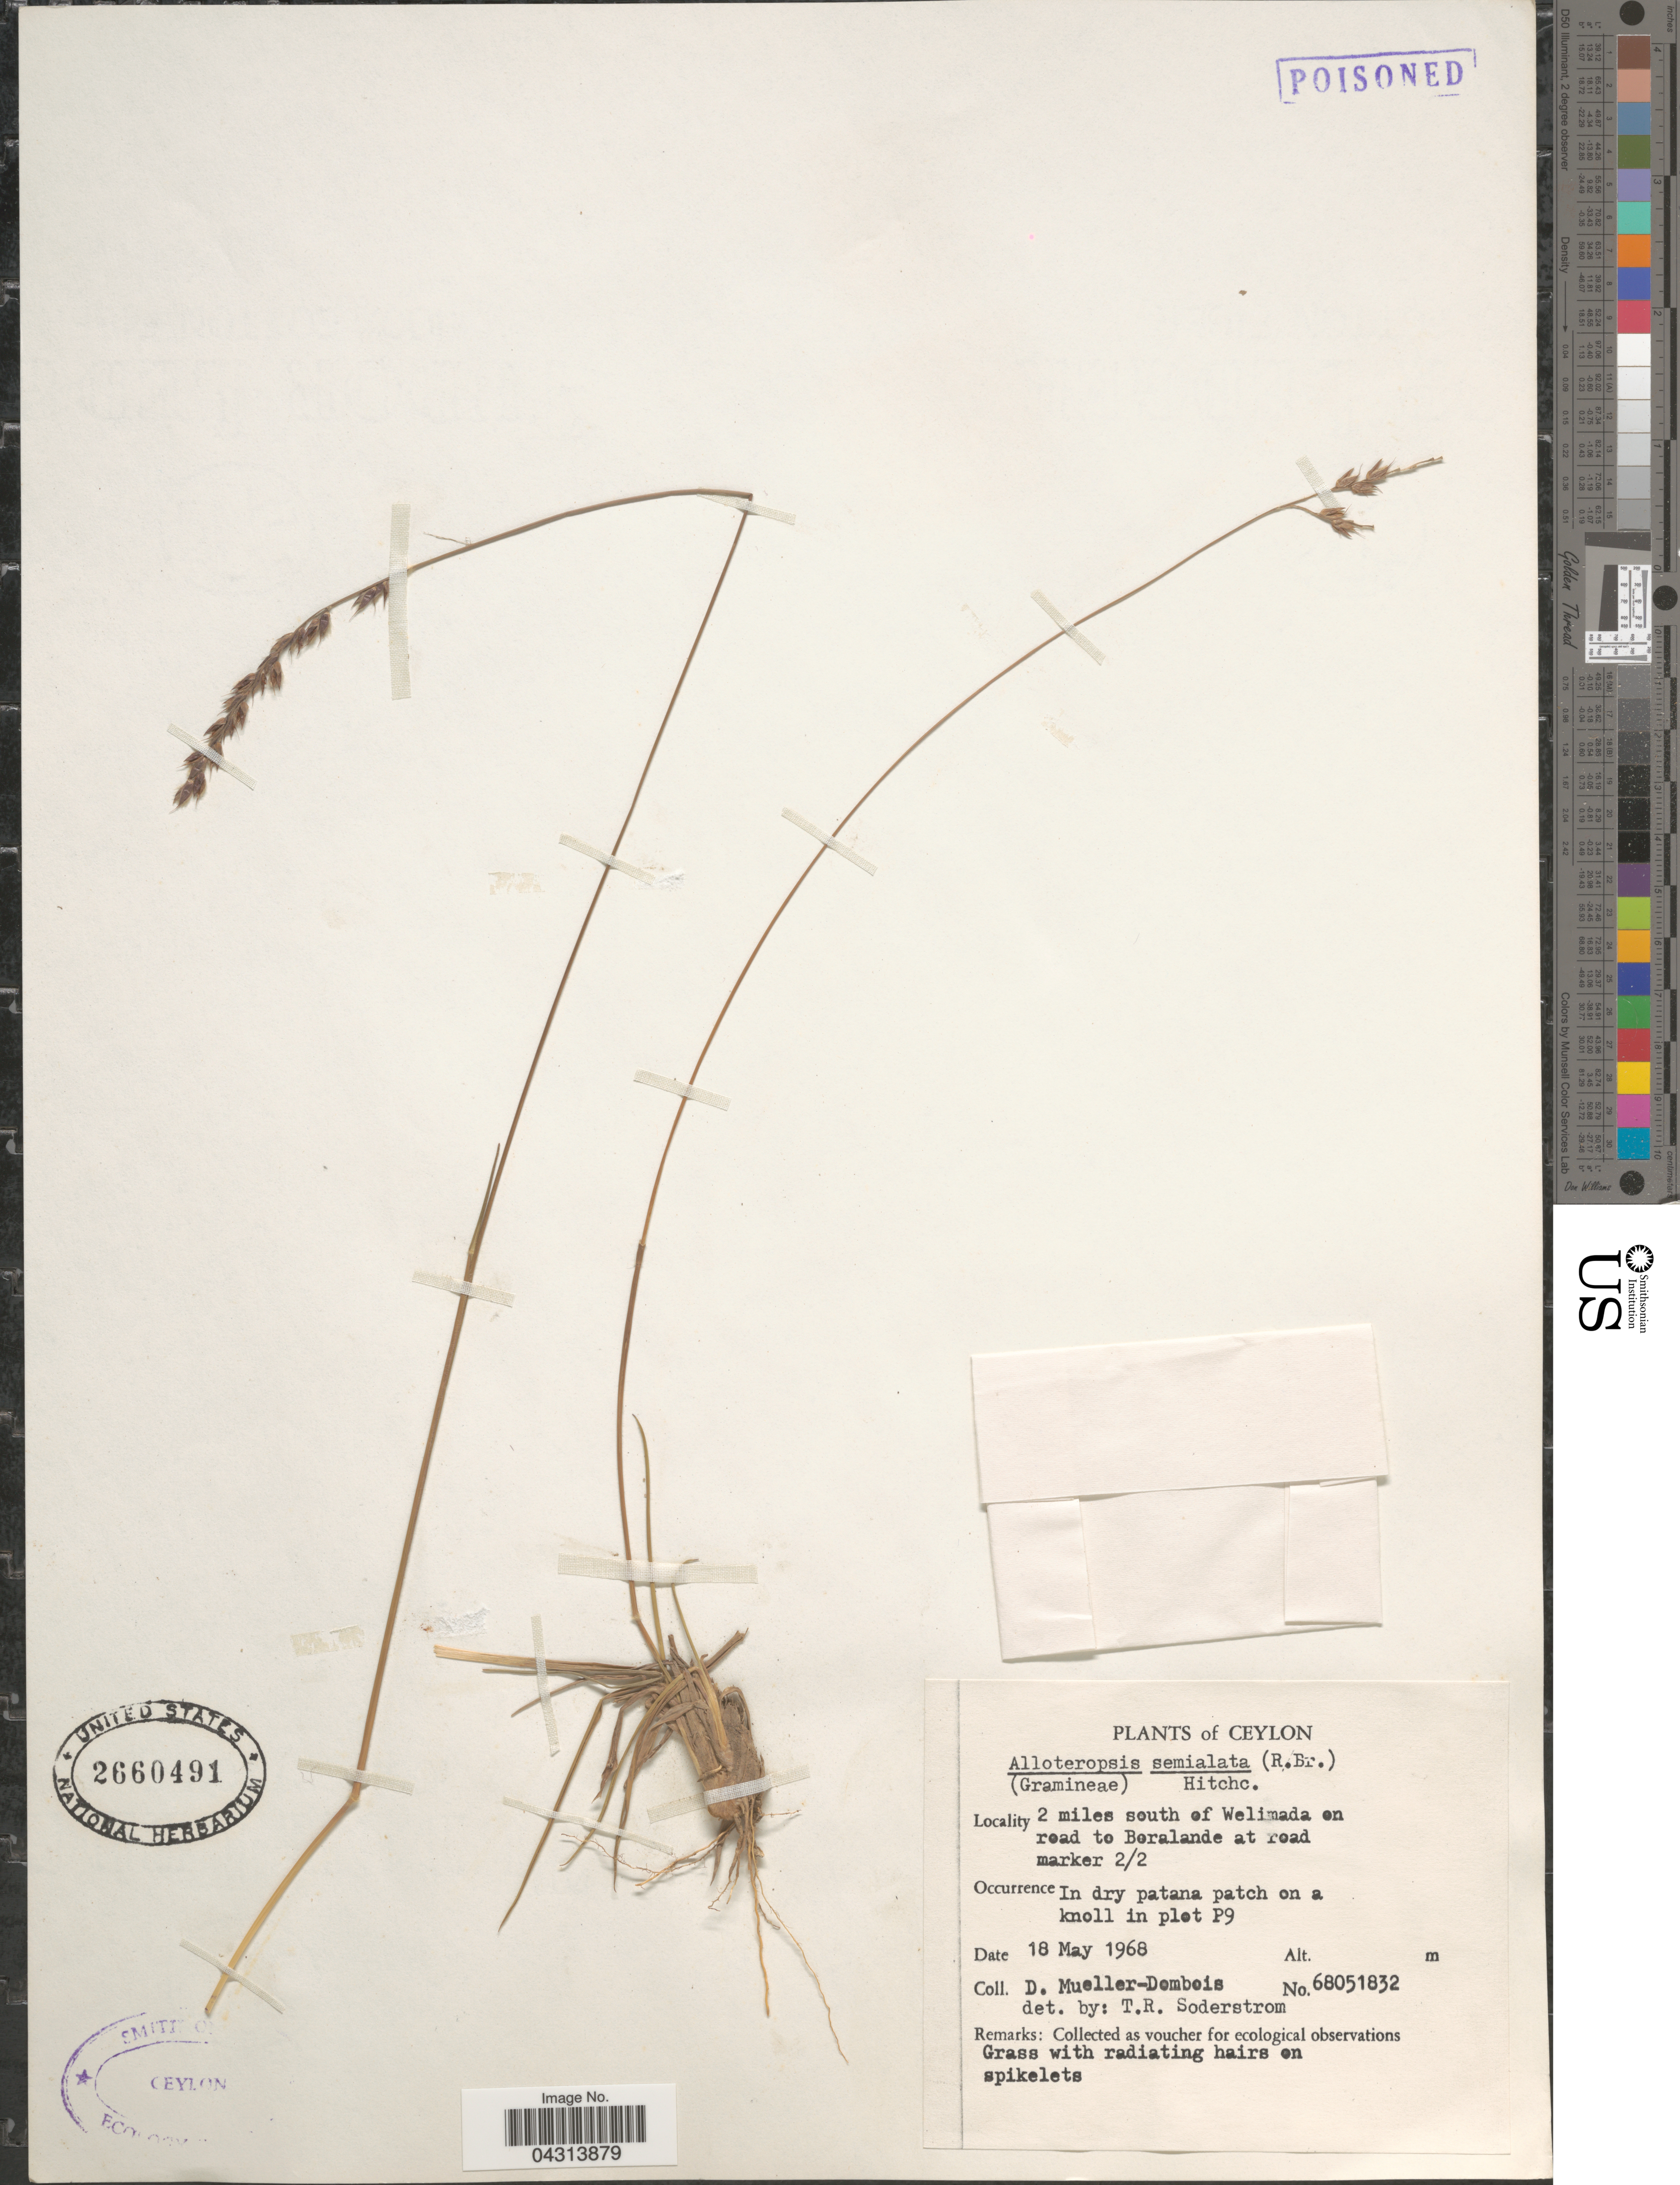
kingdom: Plantae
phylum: Tracheophyta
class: Liliopsida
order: Poales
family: Poaceae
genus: Alloteropsis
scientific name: Alloteropsis semialata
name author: (R. Br.) Hitchc.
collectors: D. Mueller-Dombois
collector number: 68051832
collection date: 1968-05-18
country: Sri Lanka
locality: Ceylon. 2 miles south of Welimada on road to Boralande at road marker 2/2.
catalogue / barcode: US 2660491